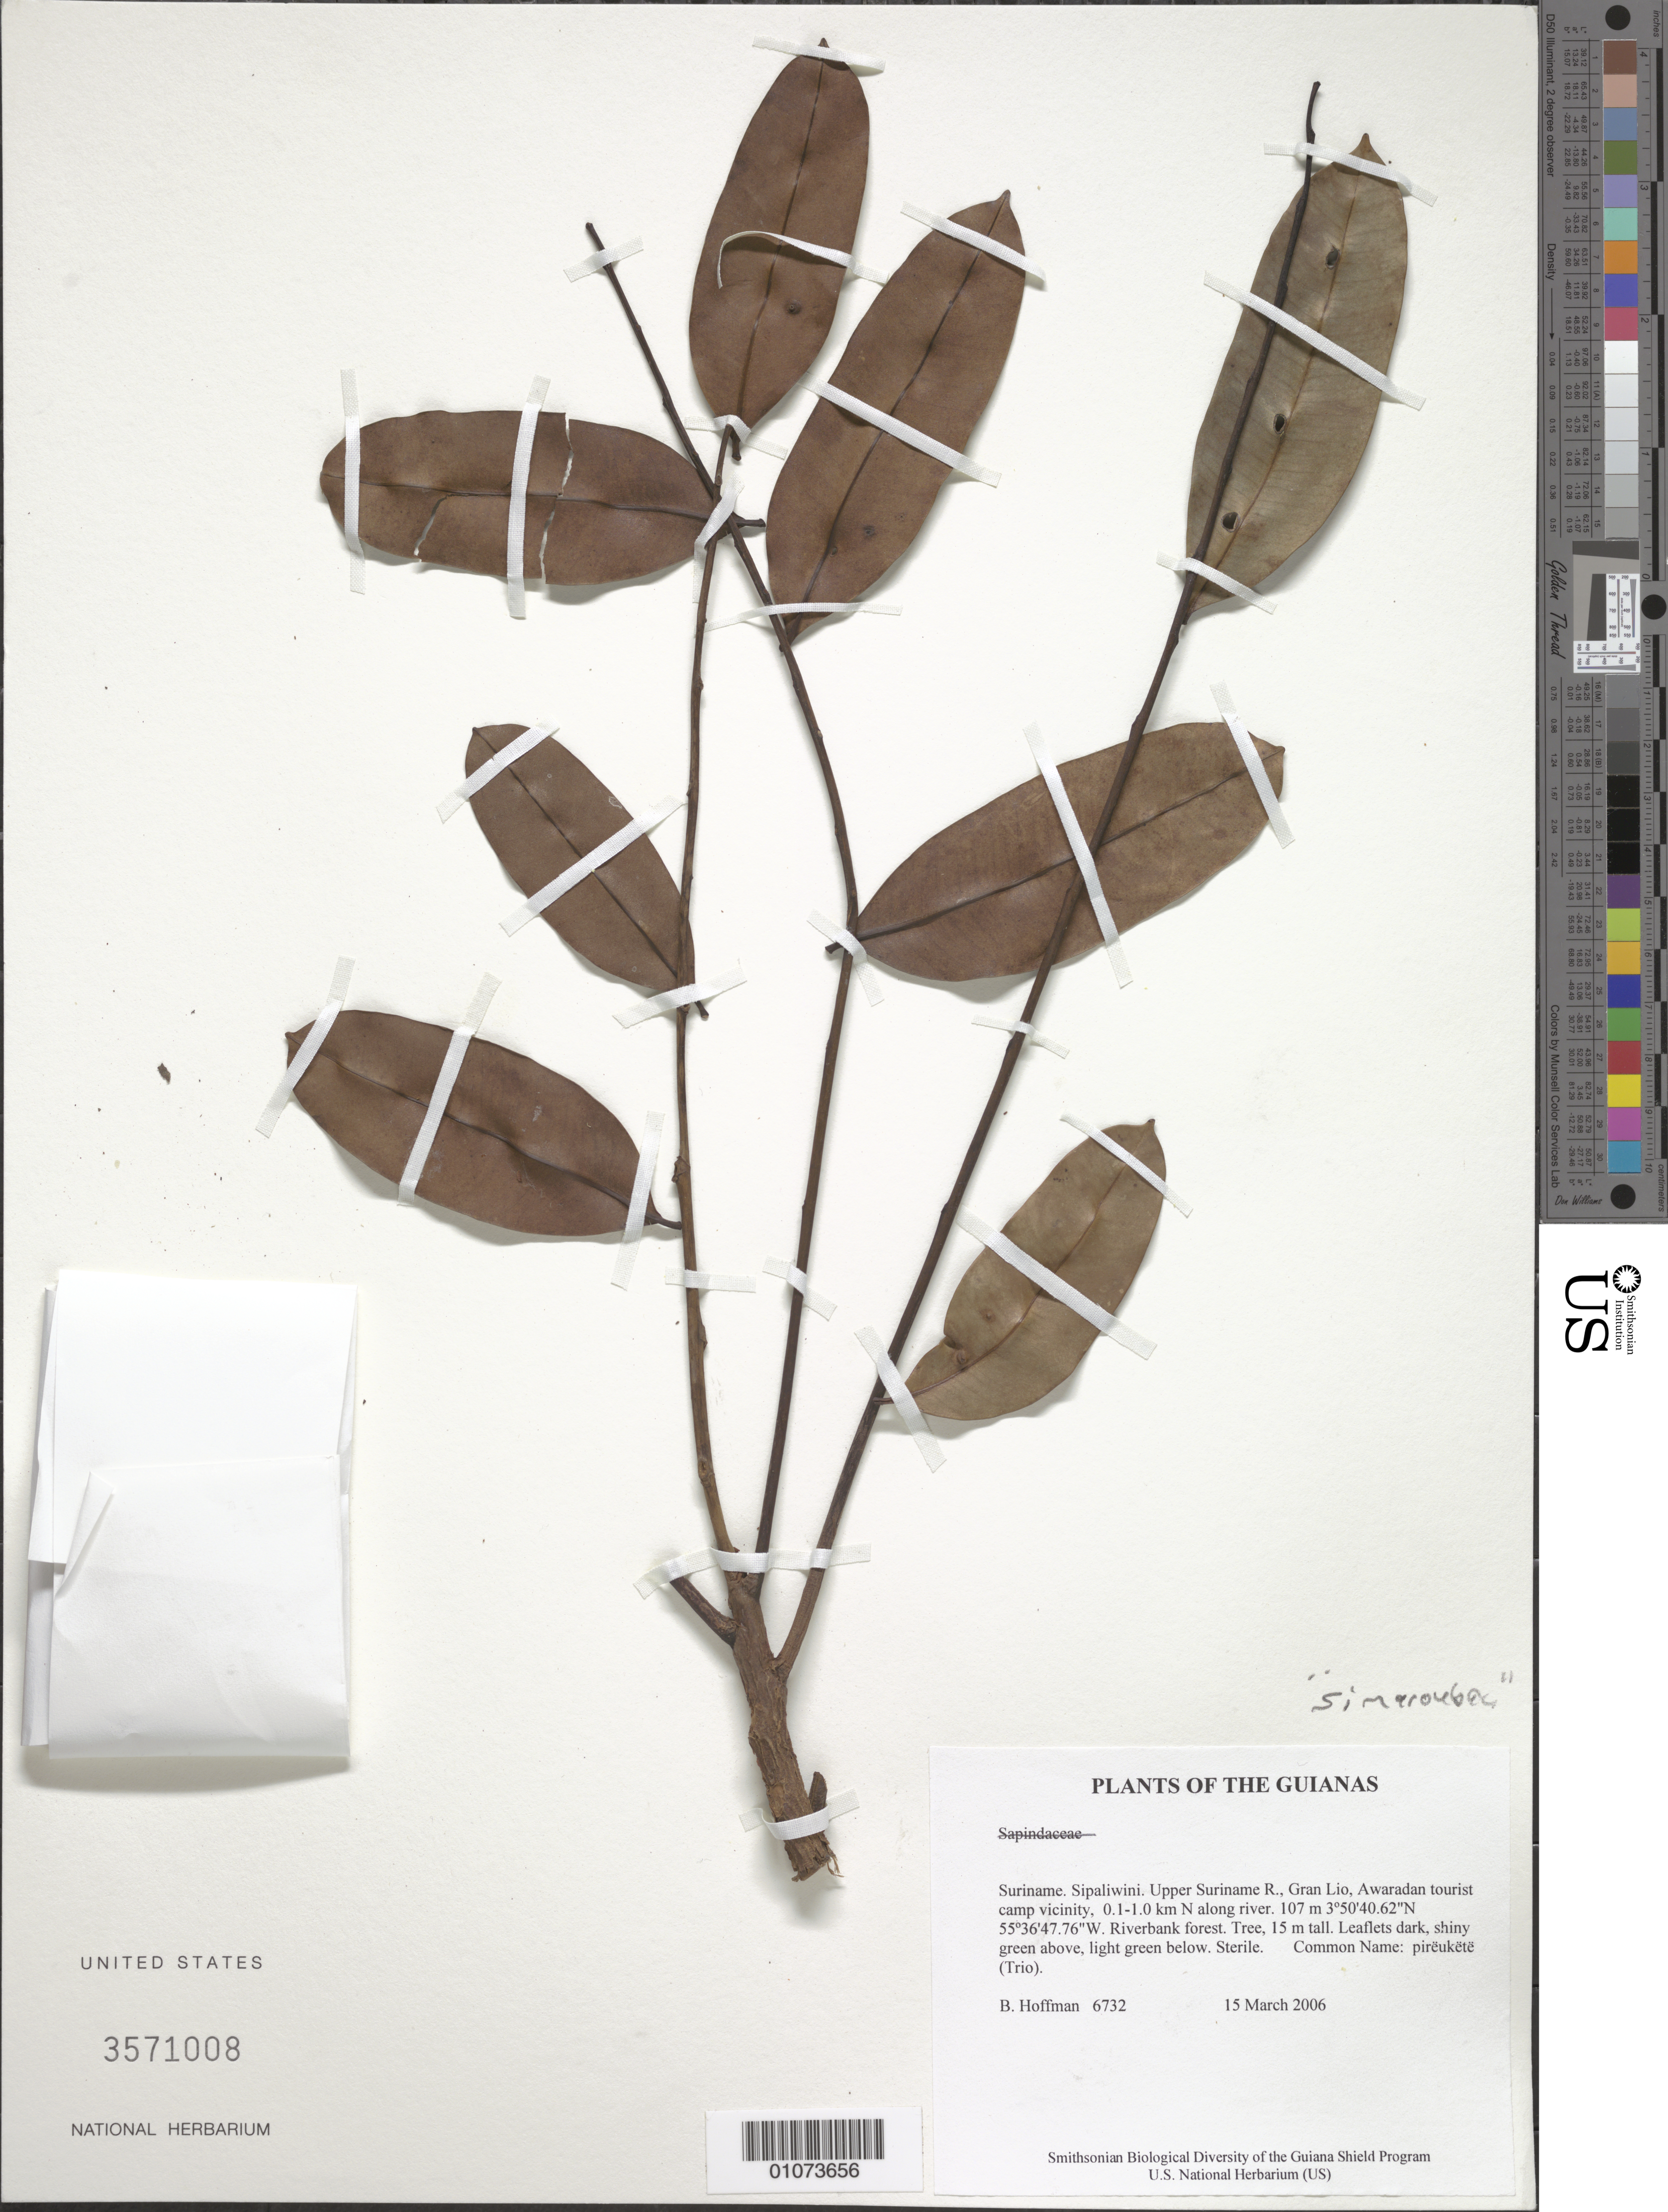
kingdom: Plantae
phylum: Tracheophyta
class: Magnoliopsida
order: Sapindales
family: Sapindaceae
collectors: B. Hoffman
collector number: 6732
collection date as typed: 15 March 2006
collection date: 2006-03-15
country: Suriname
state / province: Sipaliwini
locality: Upper Suriname R., Gran Lio, Awaradan tourist camp vicinity, 0.1-1.0 km N along river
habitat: Riverbank forest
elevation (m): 107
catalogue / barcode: US 3571008